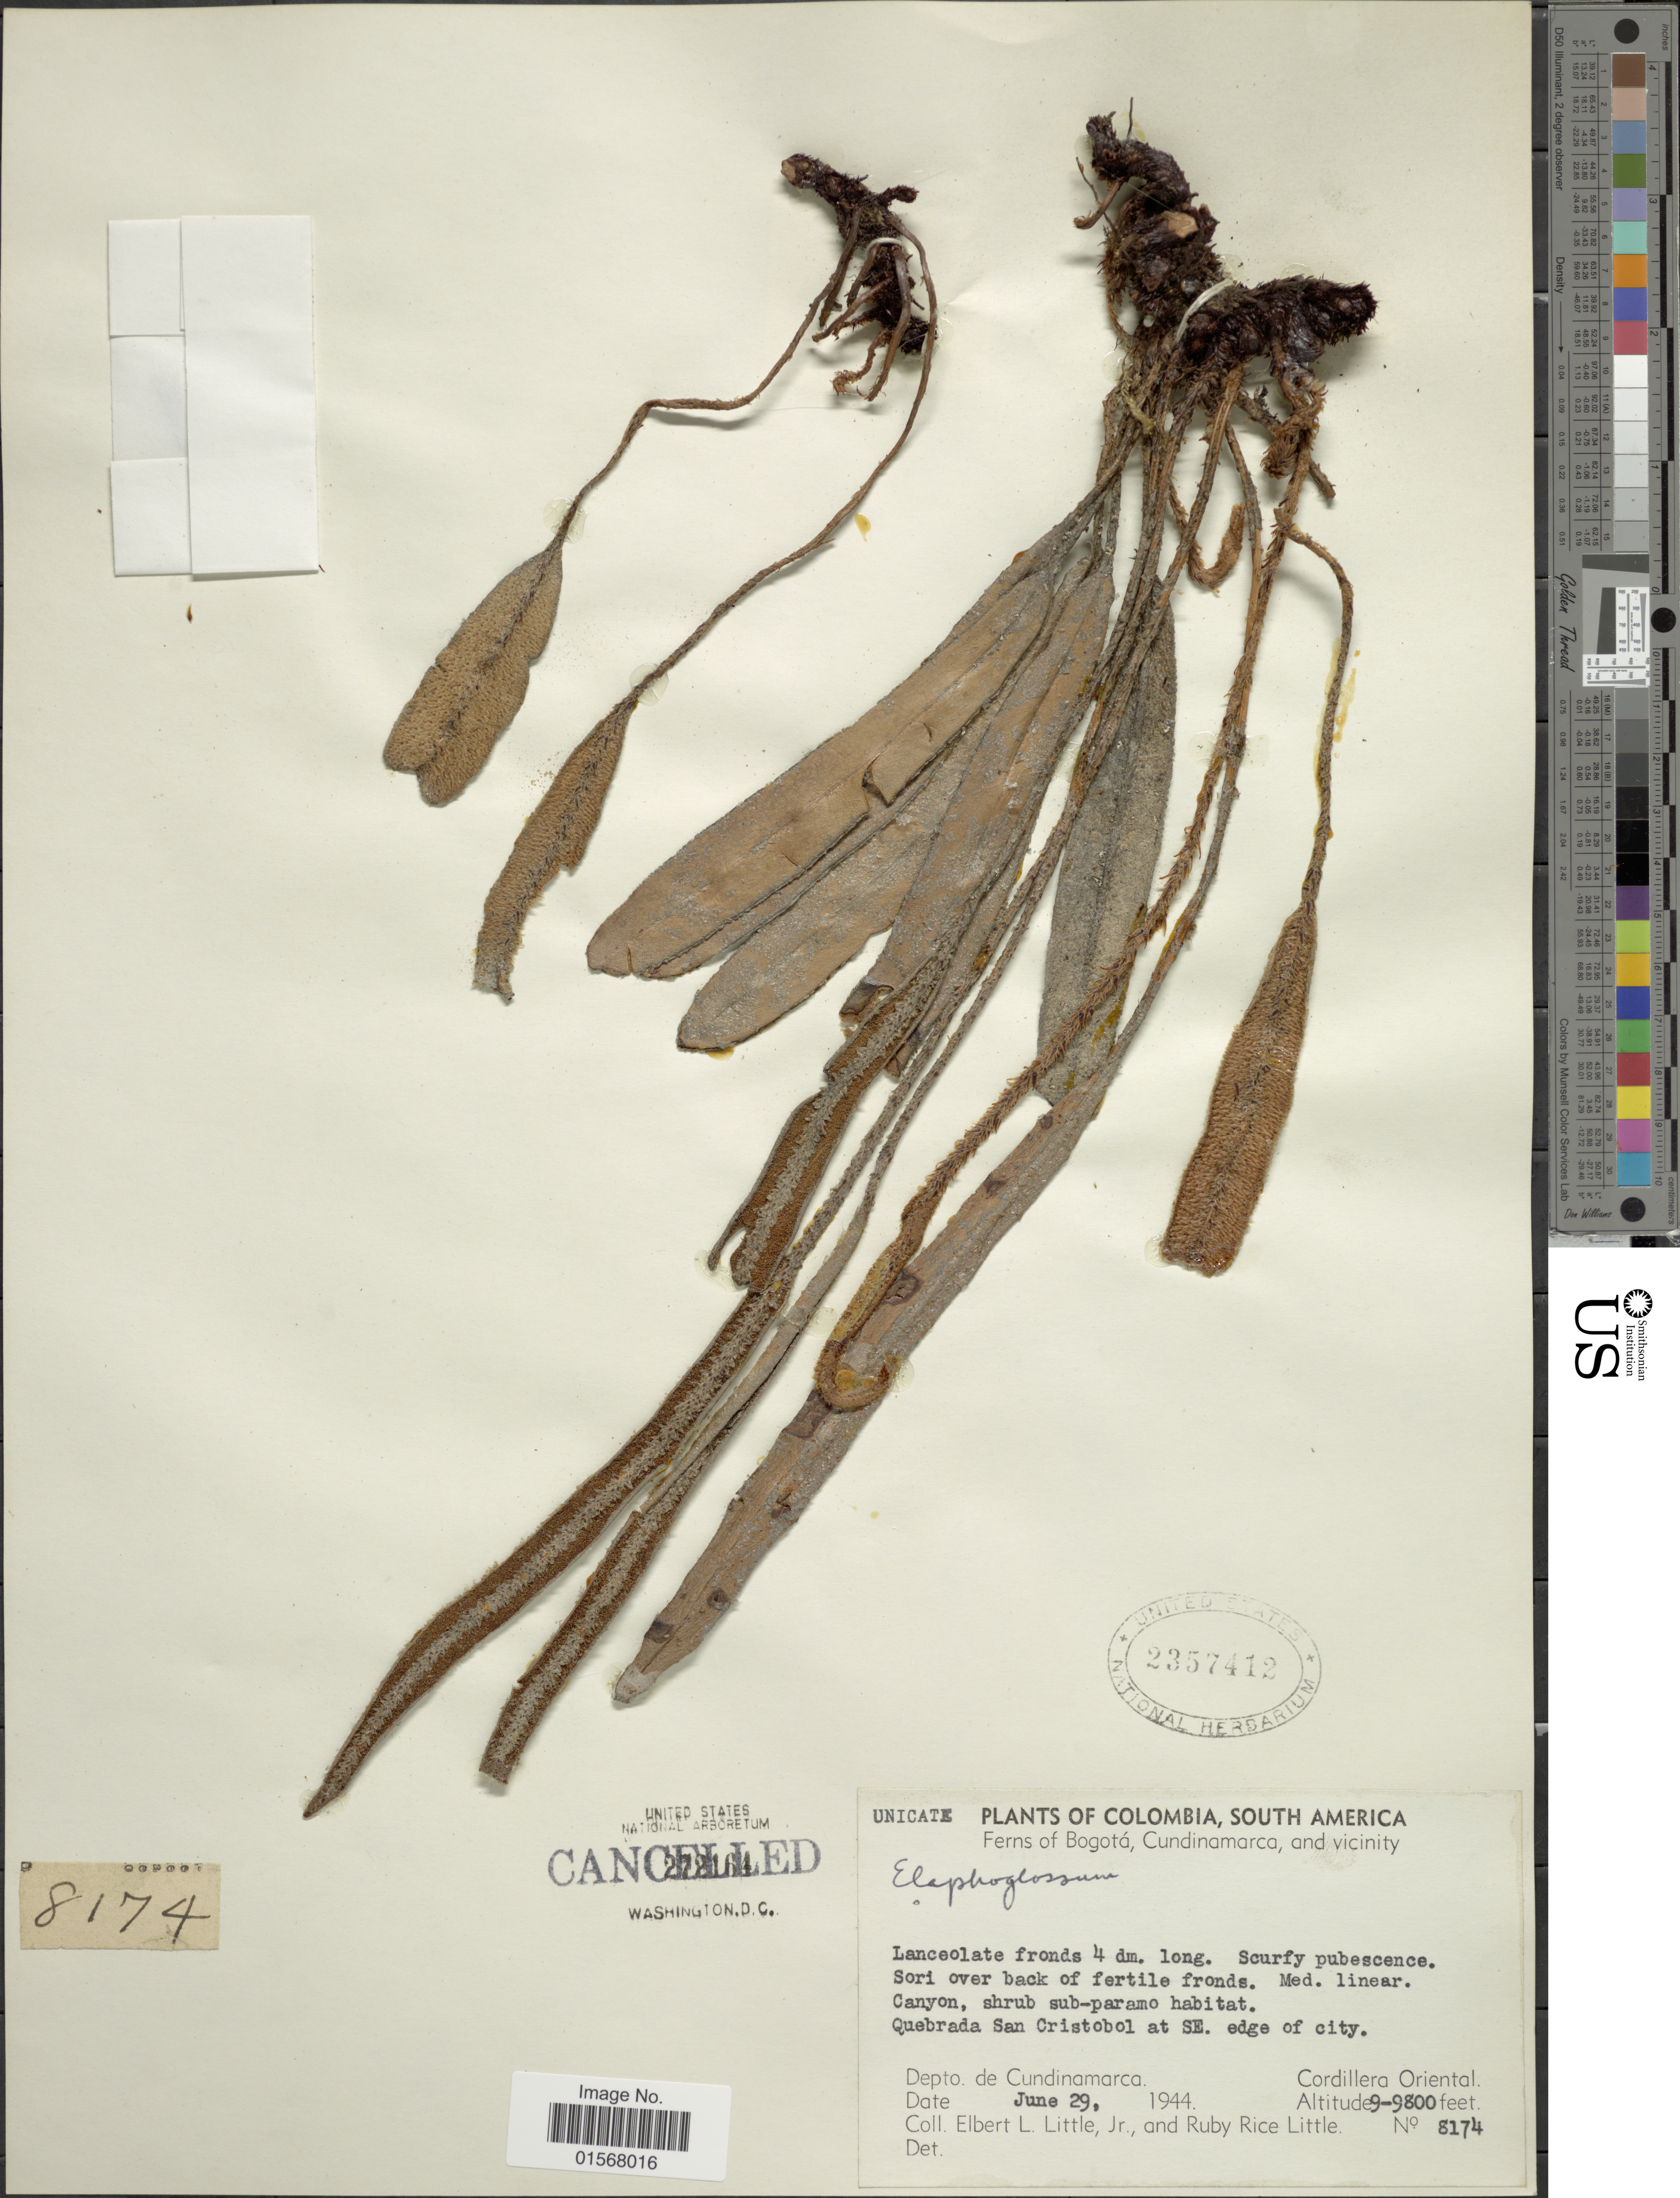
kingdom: Plantae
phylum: Tracheophyta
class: Polypodiopsida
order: Polypodiales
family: Dryopteridaceae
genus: Elaphoglossum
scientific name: Elaphoglossum sp.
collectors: E. L. Little & R. R. Little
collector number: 8174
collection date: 1944-06-29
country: Colombia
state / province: Cundinamarca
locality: Depto. de Cundinamarca, Cordillera Oriental, Quebrada San Cristobol at SE. edge of city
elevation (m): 2743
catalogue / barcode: US 2357412